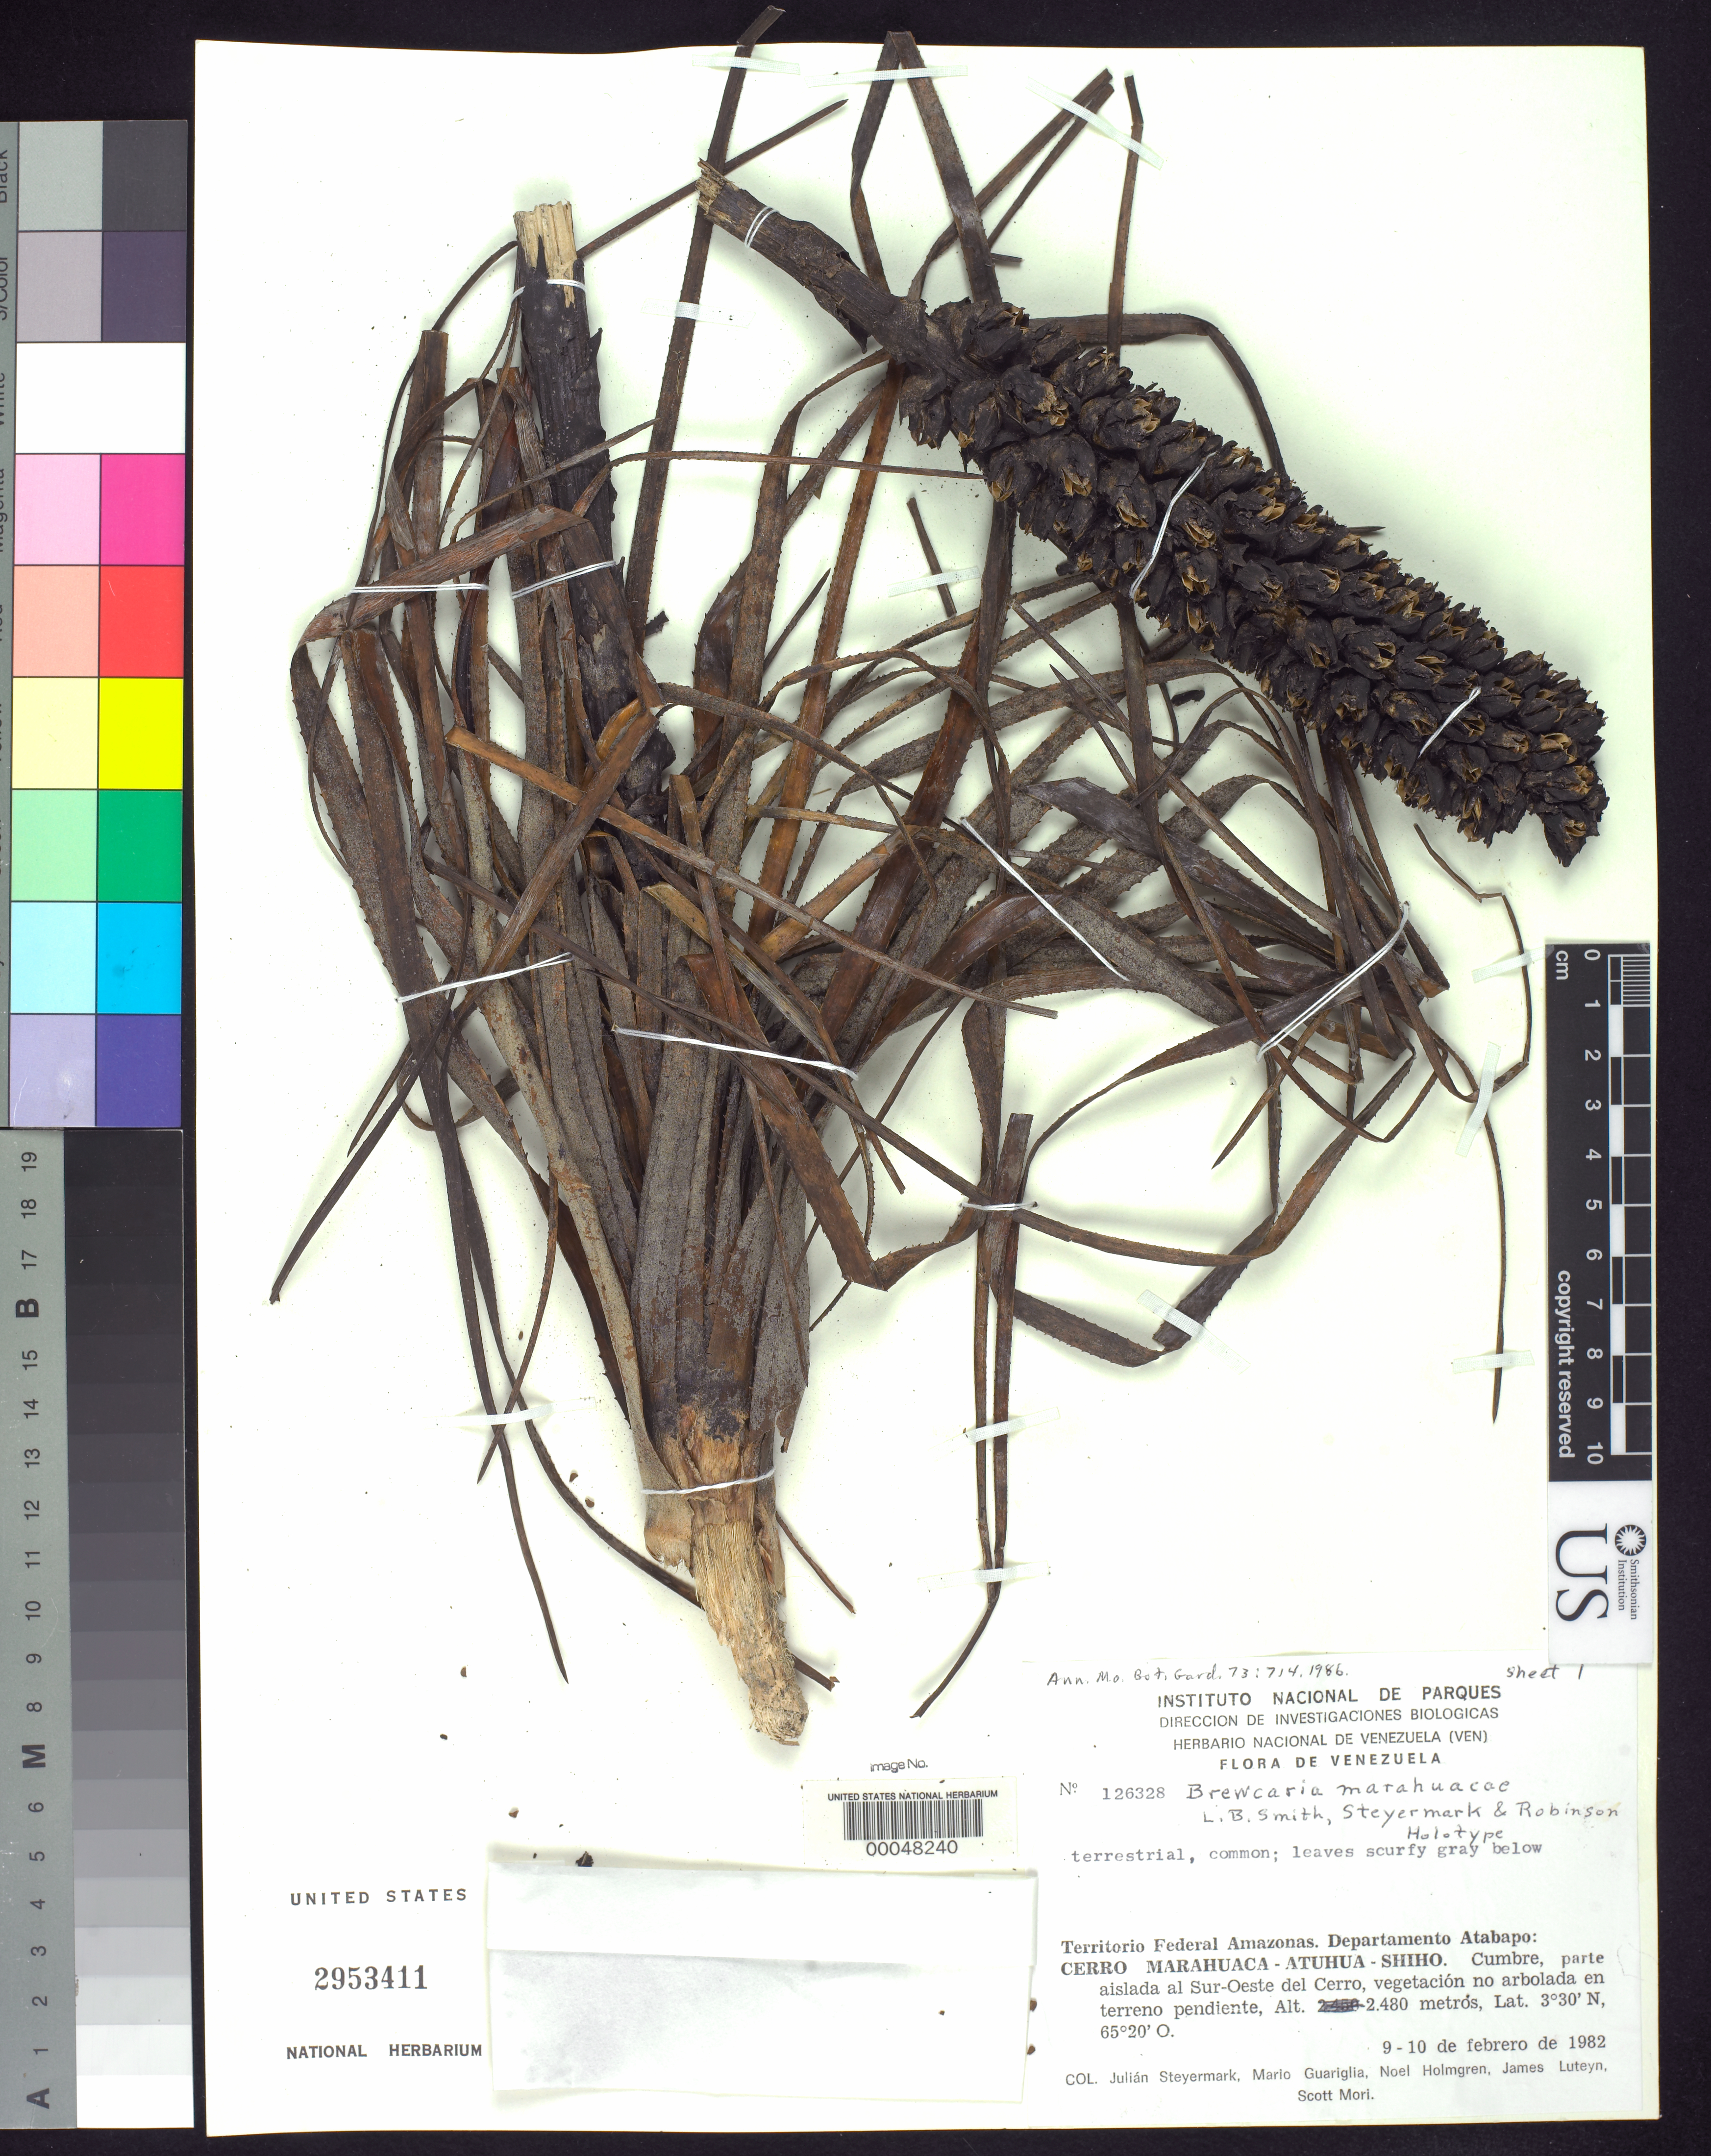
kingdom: Plantae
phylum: Tracheophyta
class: Liliopsida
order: Poales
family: Bromeliaceae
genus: Brewcaria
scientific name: Brewcaria marahuacae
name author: L.B. Sm.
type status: Holotype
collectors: J. Steyermark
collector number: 126328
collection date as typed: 09 Feb 1982 to 10 Feb 1982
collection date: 1982-02-09/1982-02-10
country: Venezuela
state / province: Amazonas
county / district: Atabapo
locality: Cerro Marahuaca - Atuhua - Shiho, at the top towards the SE.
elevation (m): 2480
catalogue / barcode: US 2953411